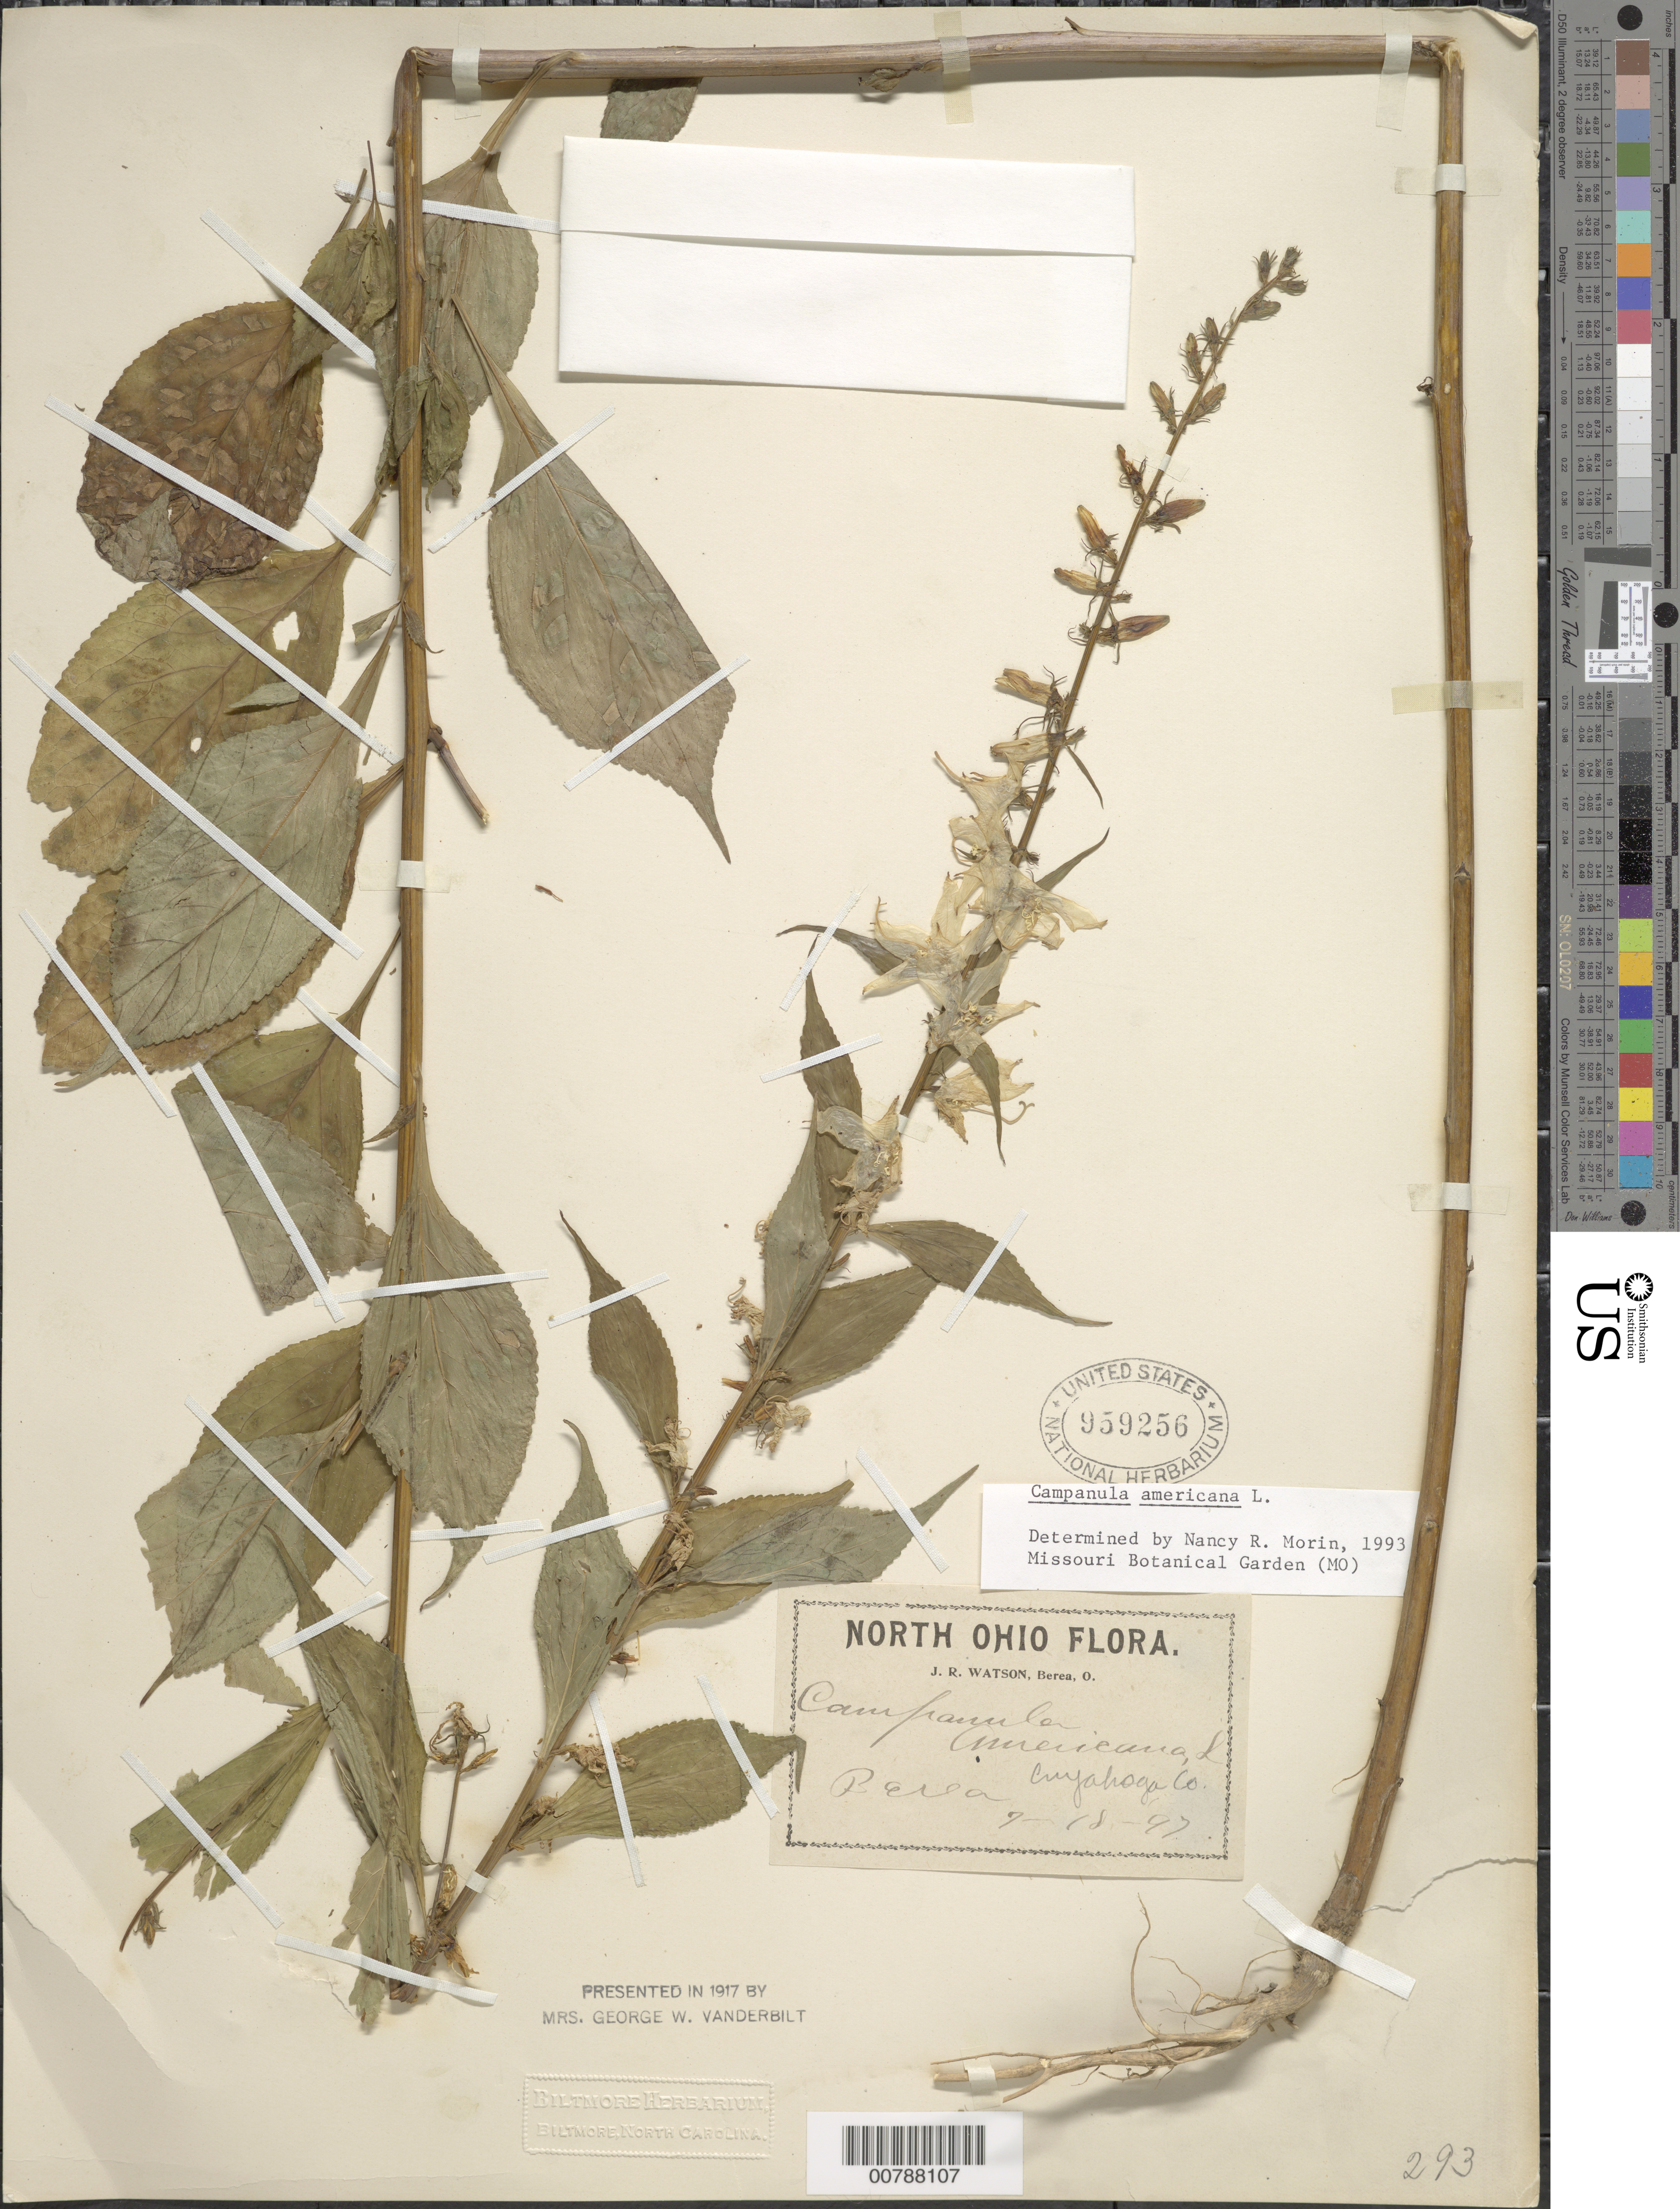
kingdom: Plantae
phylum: Tracheophyta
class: Magnoliopsida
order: Asterales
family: Campanulaceae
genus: Campanula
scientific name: Campanula americana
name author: L.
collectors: J. R. Watson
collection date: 1897-07-18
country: United States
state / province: Ohio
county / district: Cuyahoga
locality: Berea.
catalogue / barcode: US 959256